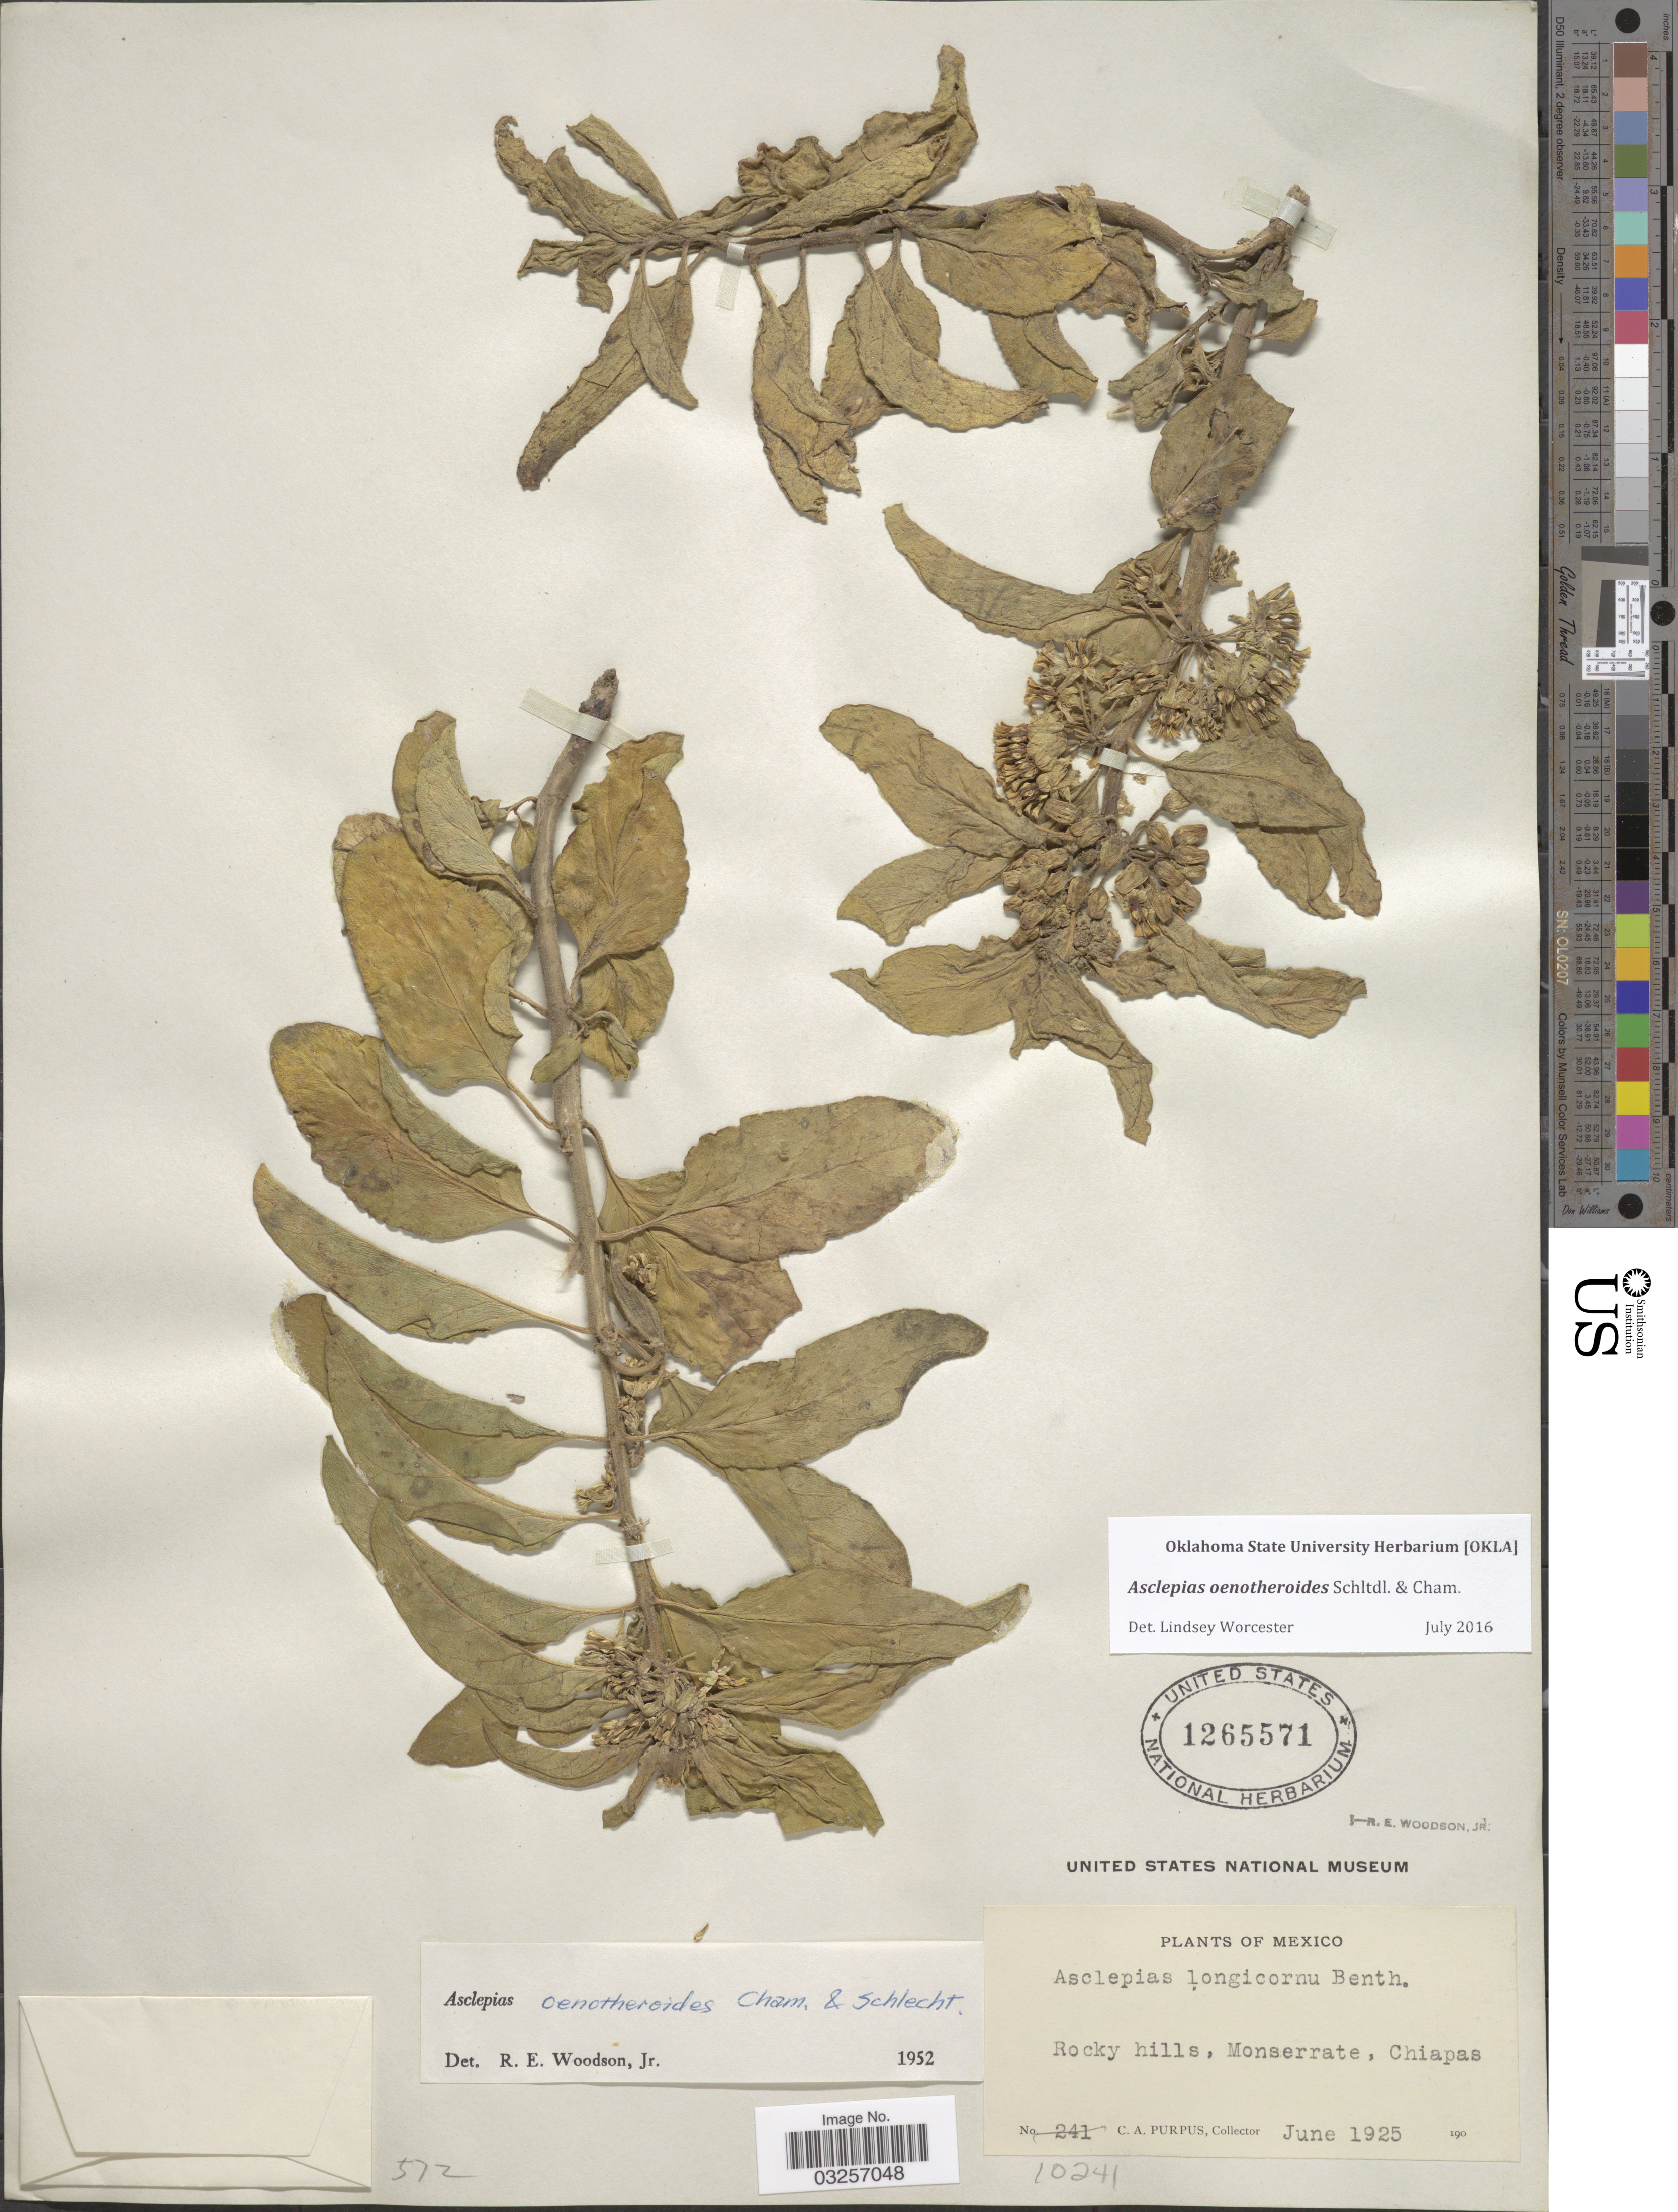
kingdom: Plantae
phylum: Tracheophyta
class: Magnoliopsida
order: Gentianales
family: Apocynaceae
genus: Asclepias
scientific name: Asclepias oenotheroides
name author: Schltdl. & Cham.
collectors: C. A. Purpus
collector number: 10241?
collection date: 1925-06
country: Mexico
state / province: Chiapas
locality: Rocky hills, Monserrate.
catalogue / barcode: US 1265571